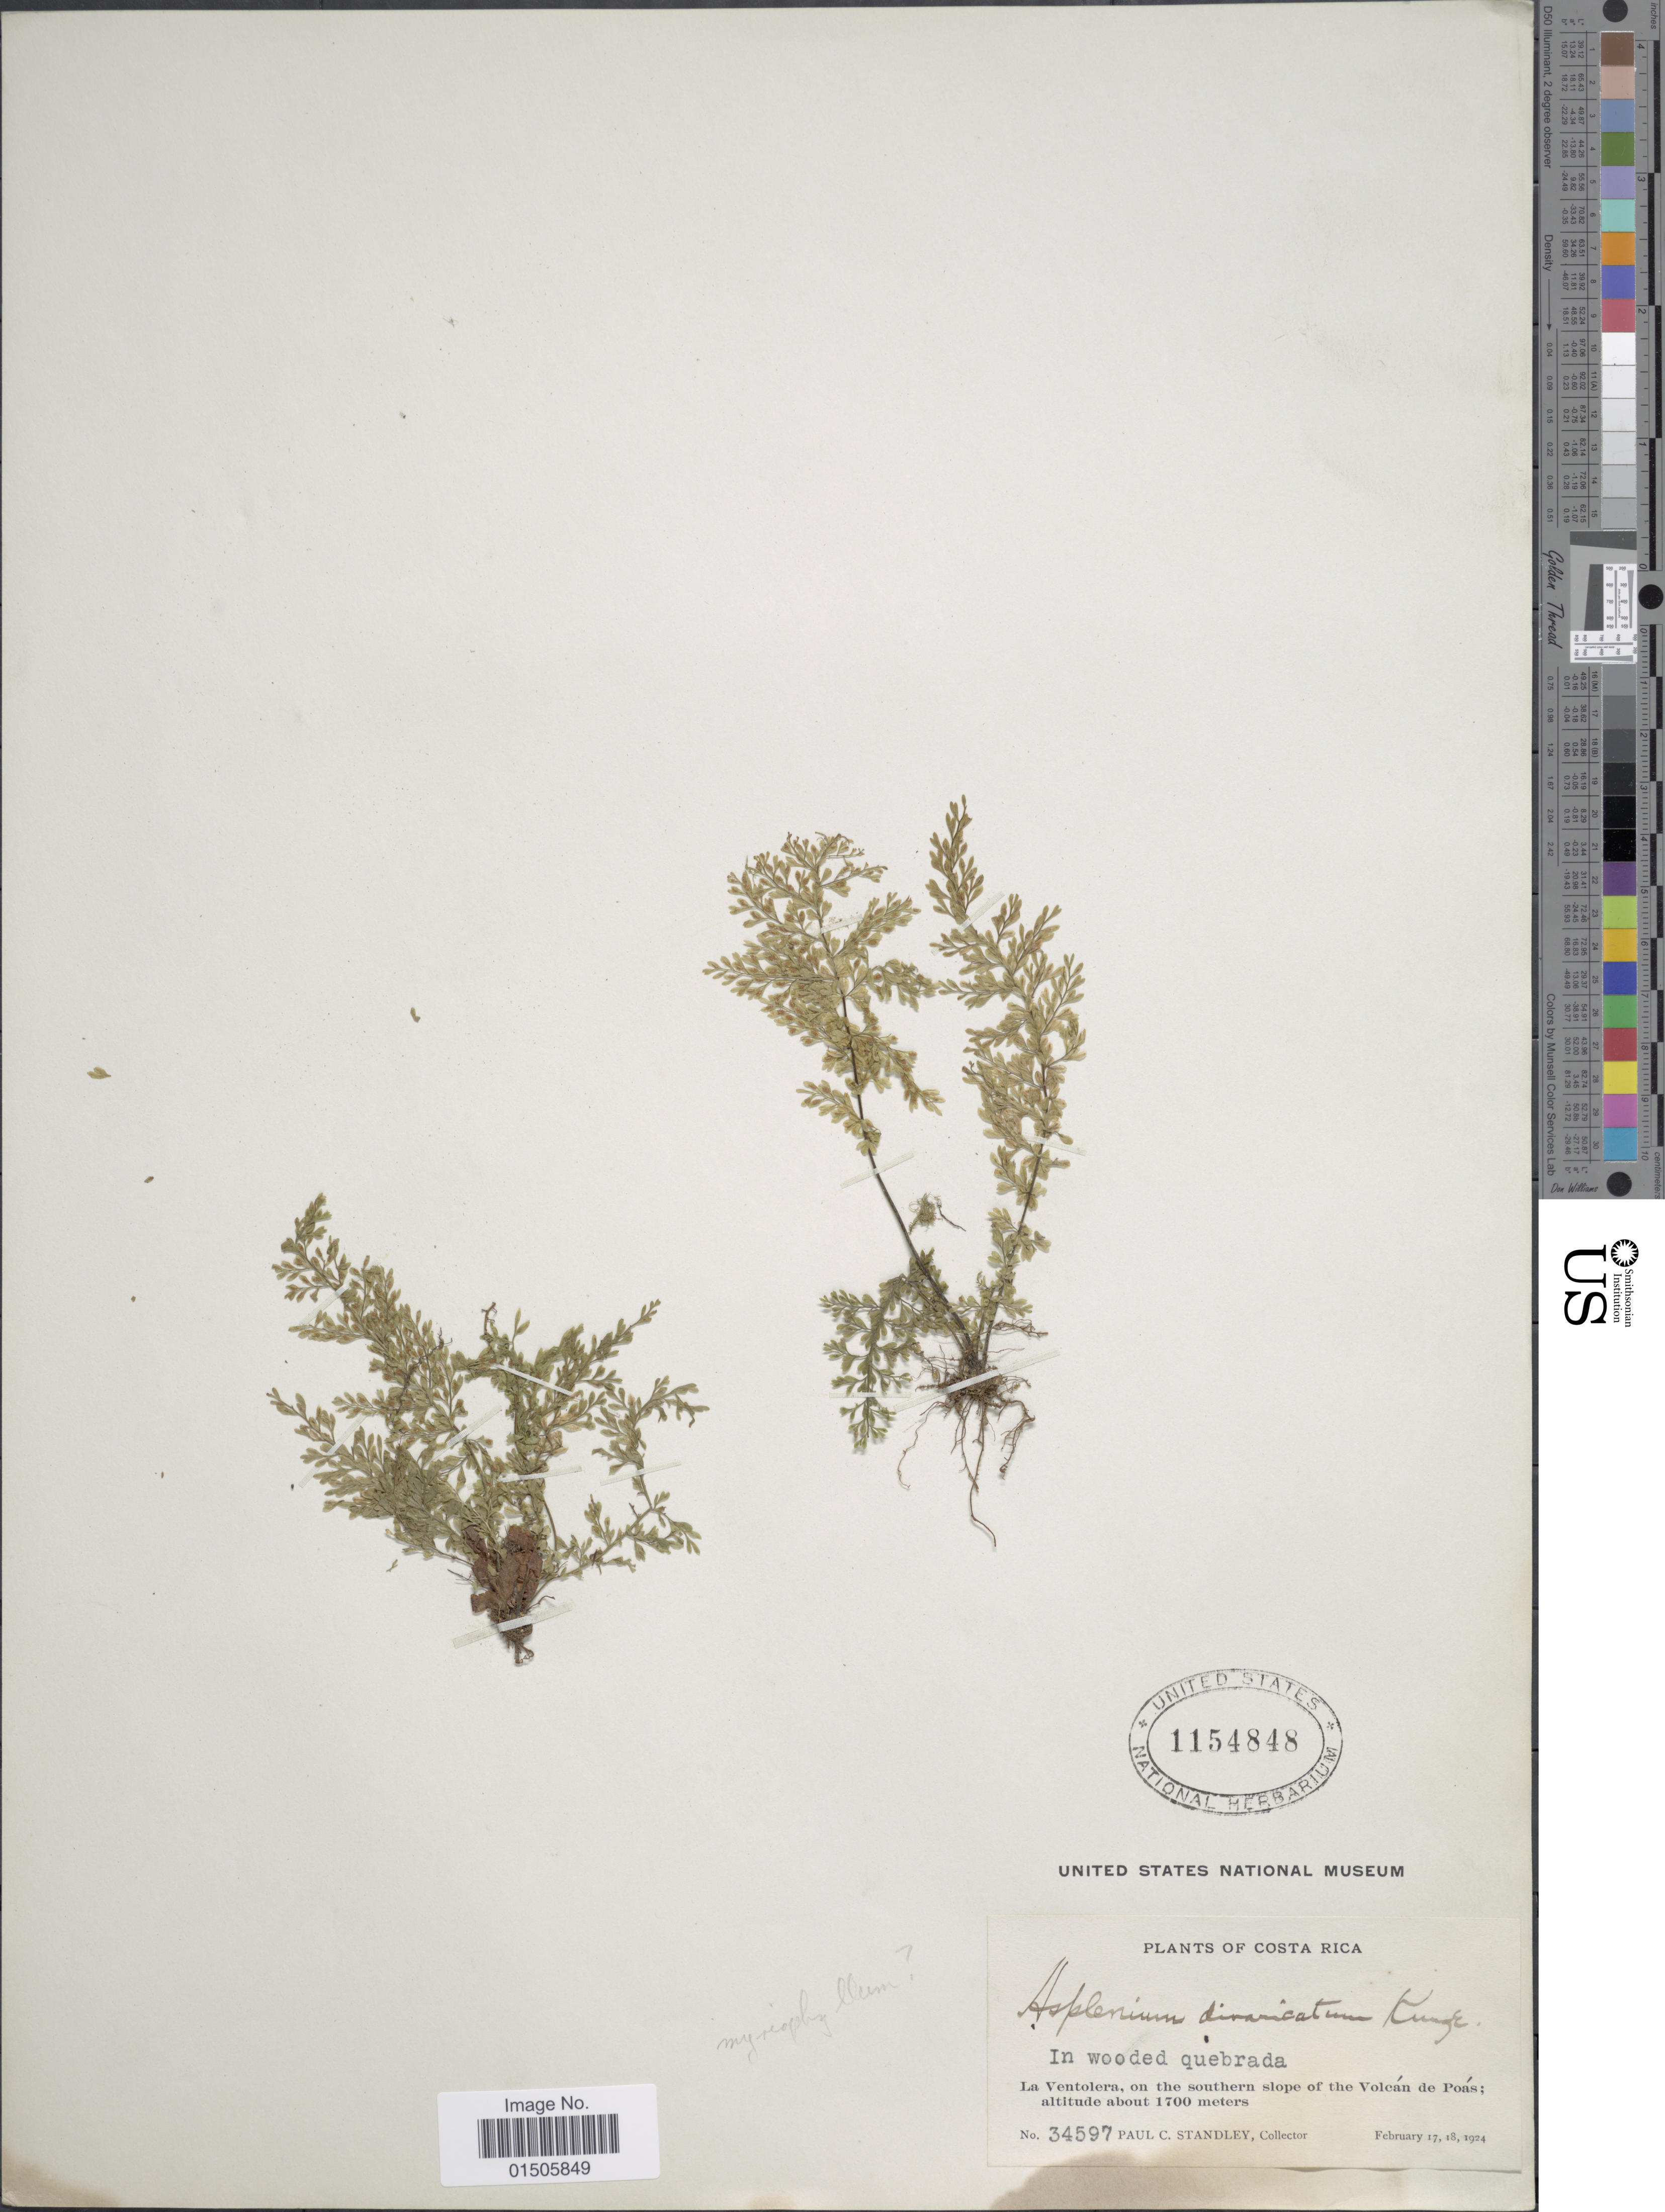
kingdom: Plantae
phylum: Tracheophyta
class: Polypodiopsida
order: Polypodiales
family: Aspleniaceae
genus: Asplenium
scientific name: Asplenium cristatum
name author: Lam.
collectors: P. C. Standley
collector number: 34597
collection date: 1924-02-17/1924-02-18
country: Costa Rica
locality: In wooded quebrada, La Ventolera, on the southern slope of the Volcan de Poas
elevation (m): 1700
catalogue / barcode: US 1154848